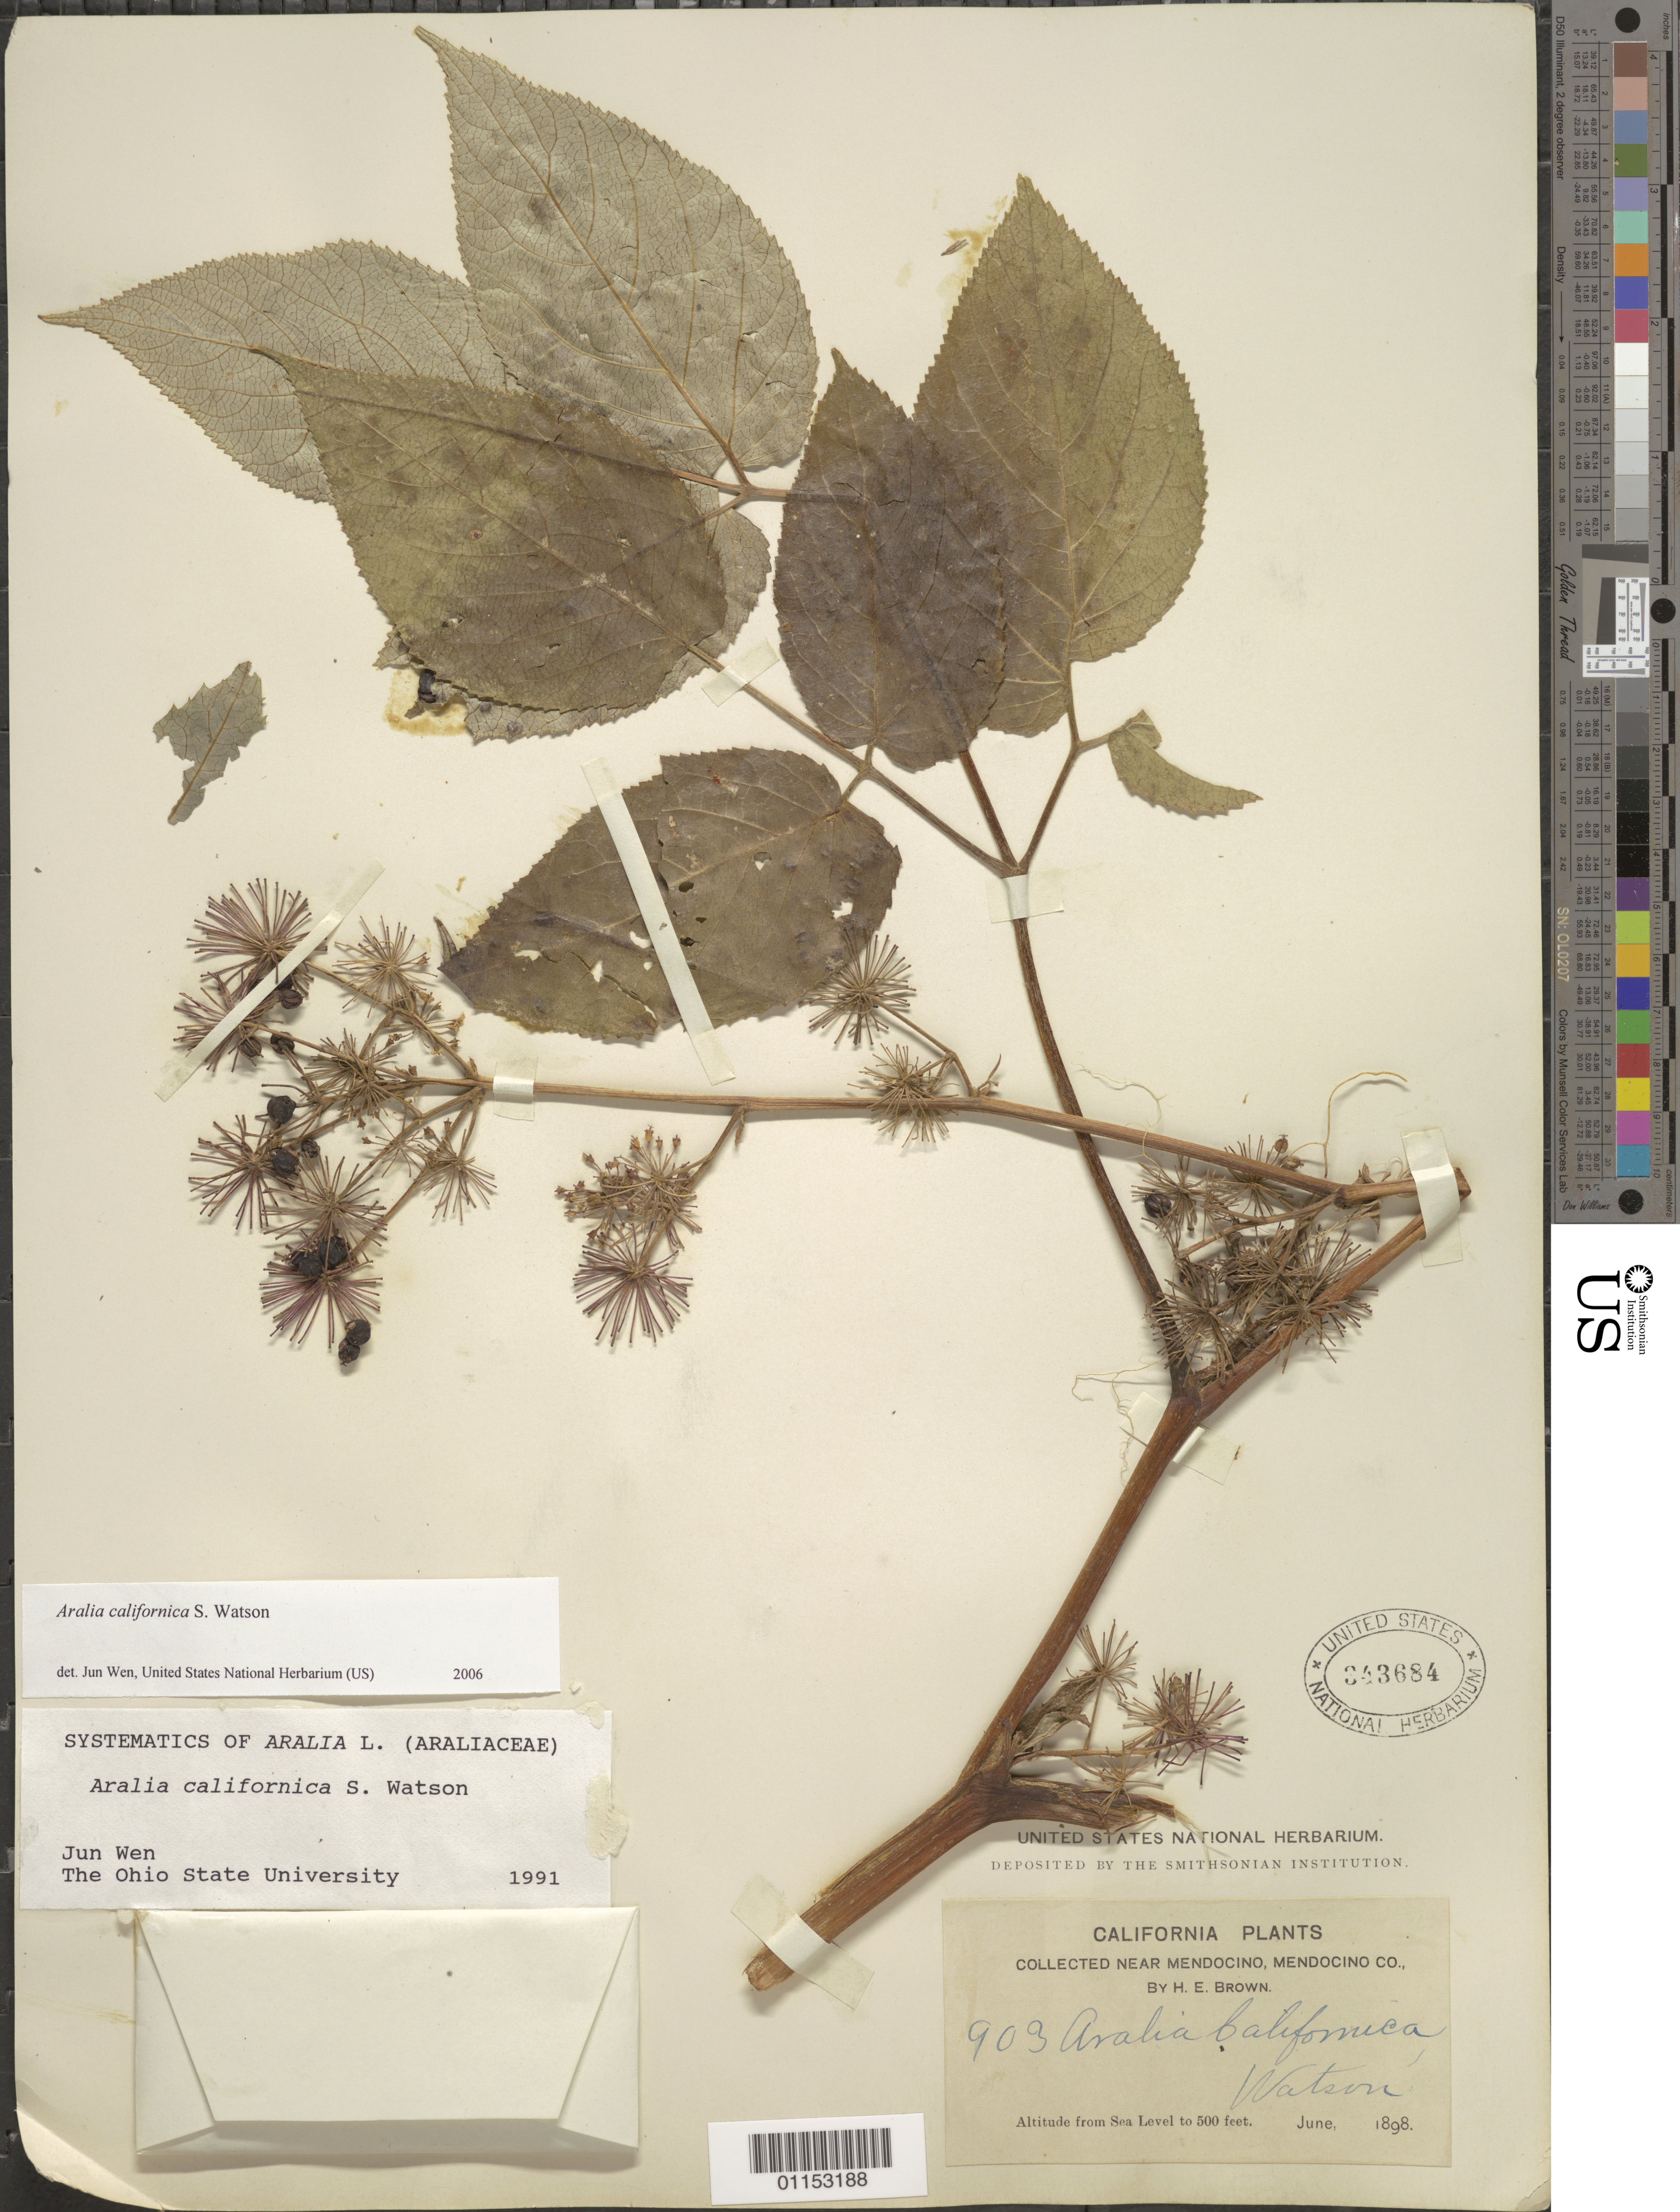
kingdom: Plantae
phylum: Tracheophyta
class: Magnoliopsida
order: Apiales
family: Araliaceae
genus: Aralia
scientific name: Aralia californica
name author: S. Watson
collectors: H. E. Brown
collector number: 903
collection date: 1898-06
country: United States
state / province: California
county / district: Mendocino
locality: Near Mendocino.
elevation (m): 152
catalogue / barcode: US 343684